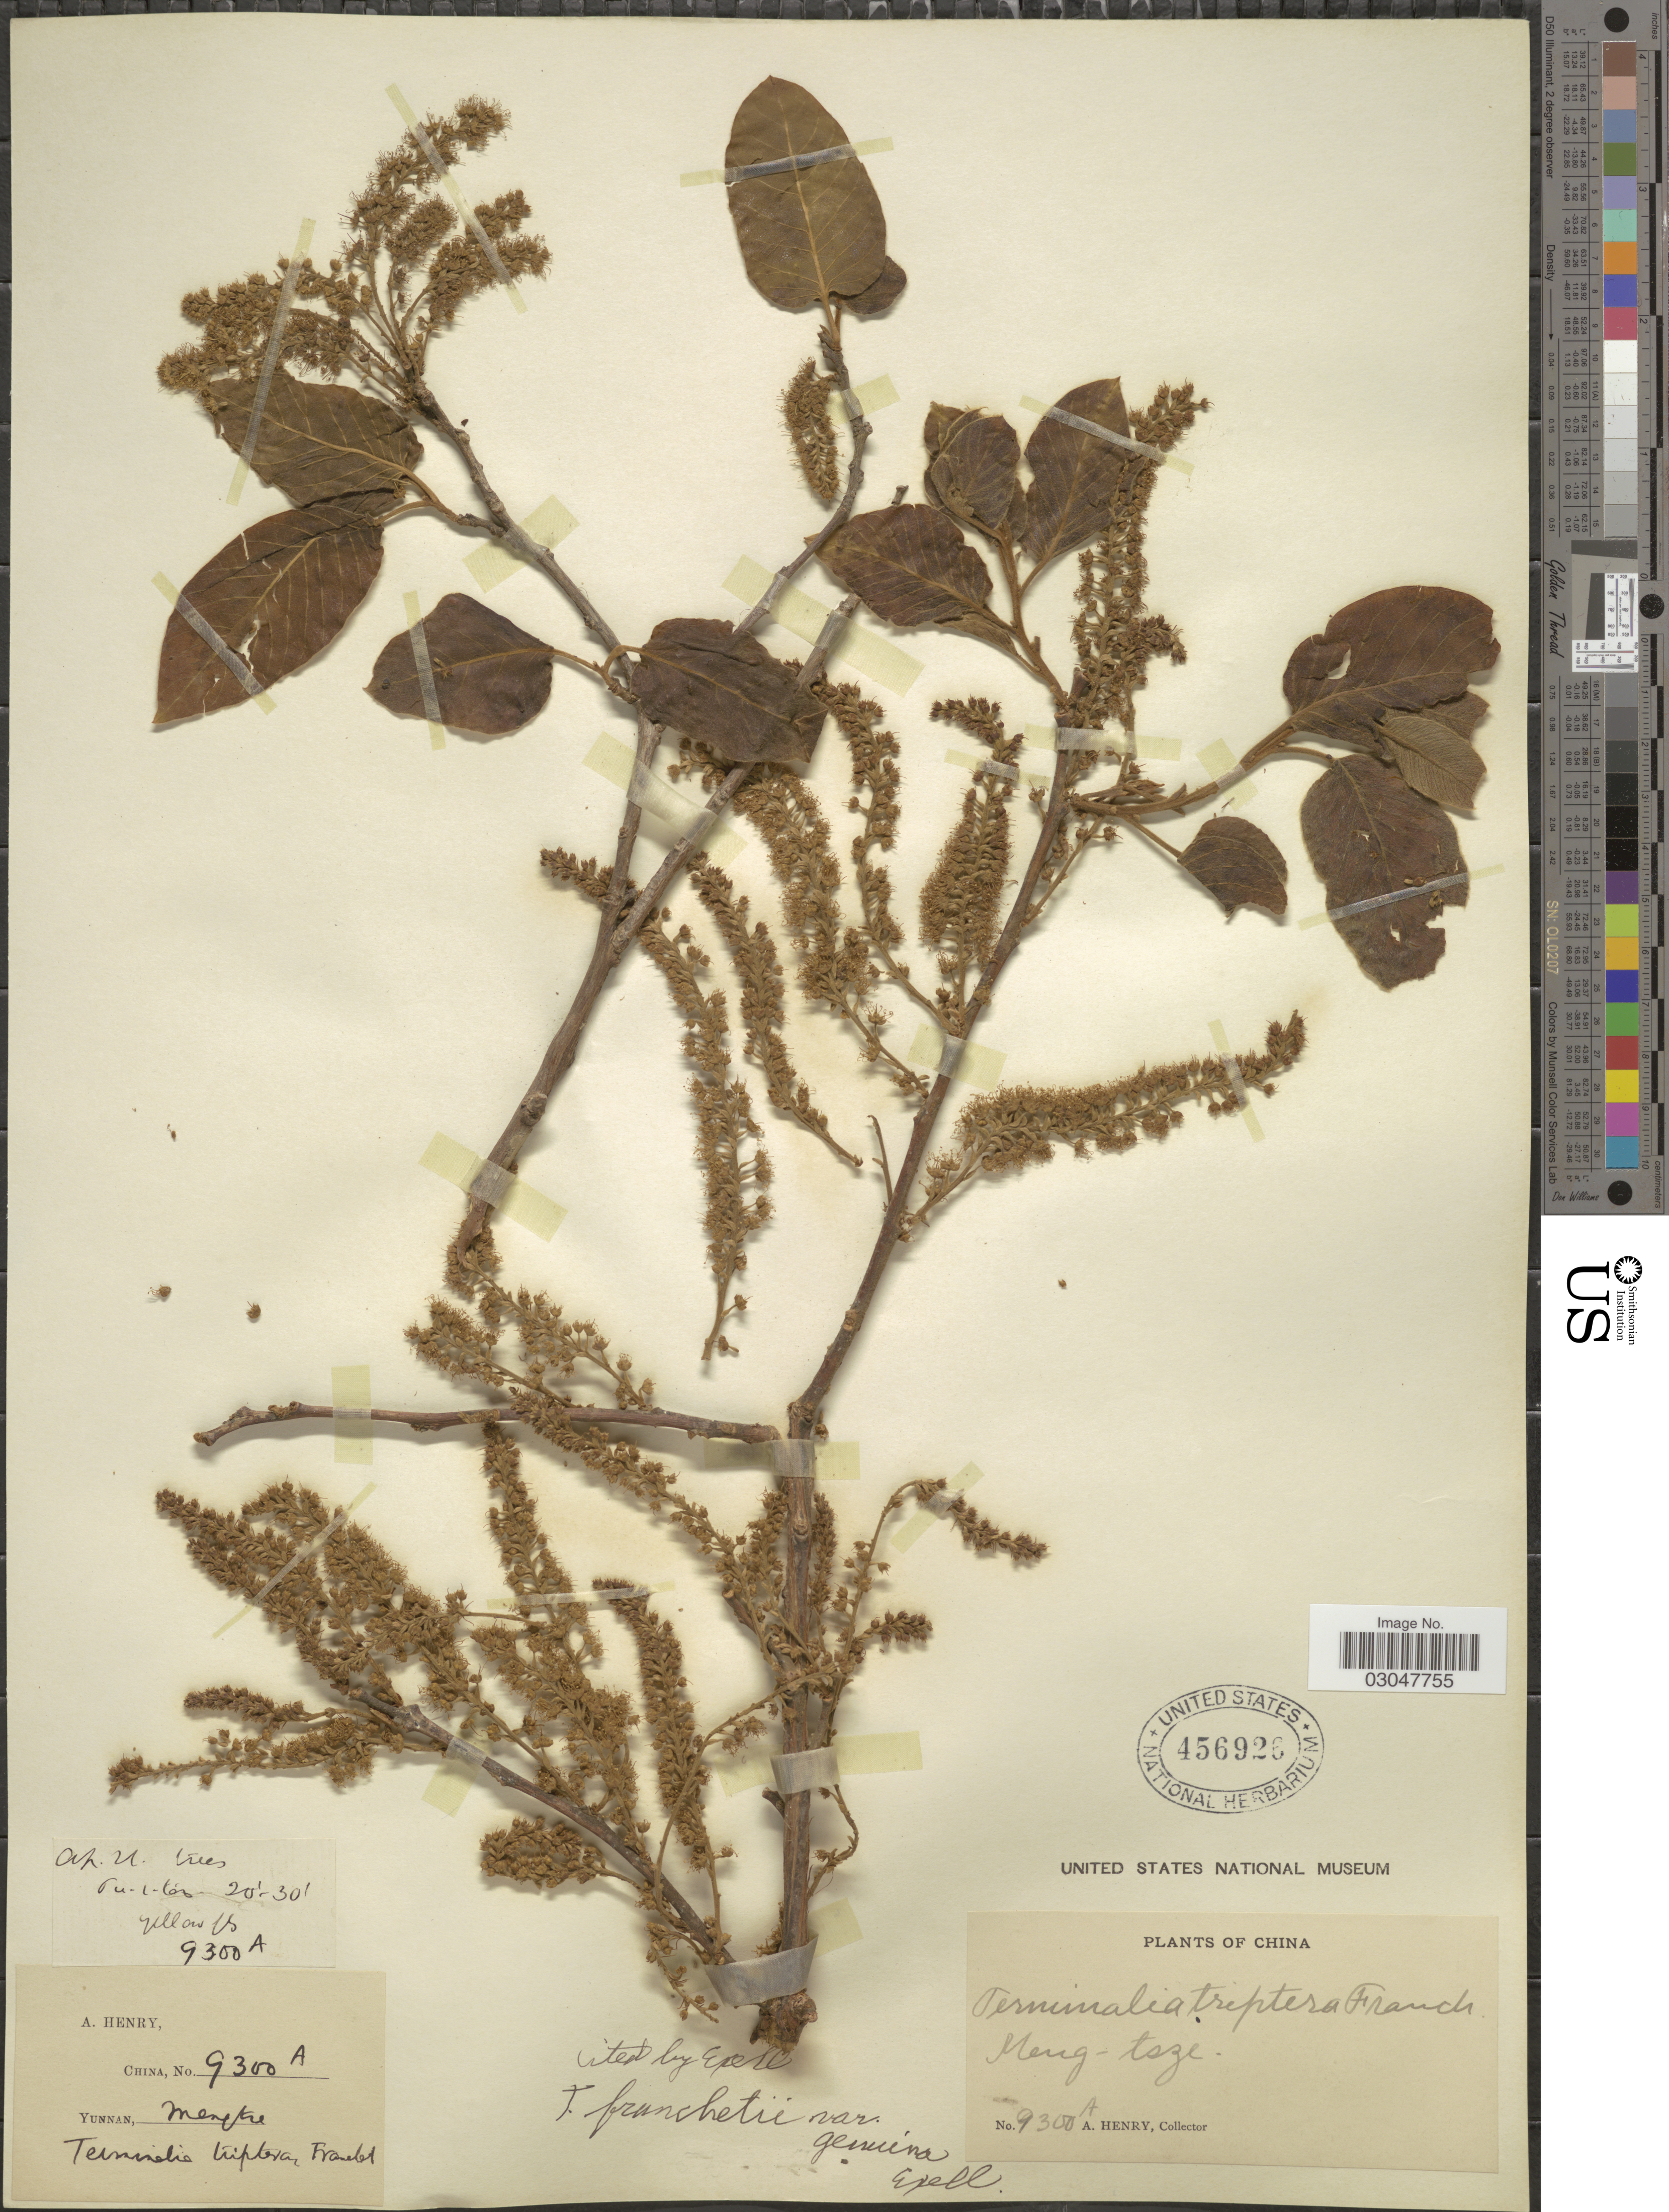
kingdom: Plantae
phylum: Tracheophyta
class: Magnoliopsida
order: Myrtales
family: Combretaceae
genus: Terminalia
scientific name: Terminalia franchetii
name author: Gagnep.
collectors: A. Henry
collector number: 9300 A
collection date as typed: Transcribed d/m/y: /4/21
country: China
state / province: Yunnan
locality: Meng-tsze.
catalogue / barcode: US 456926